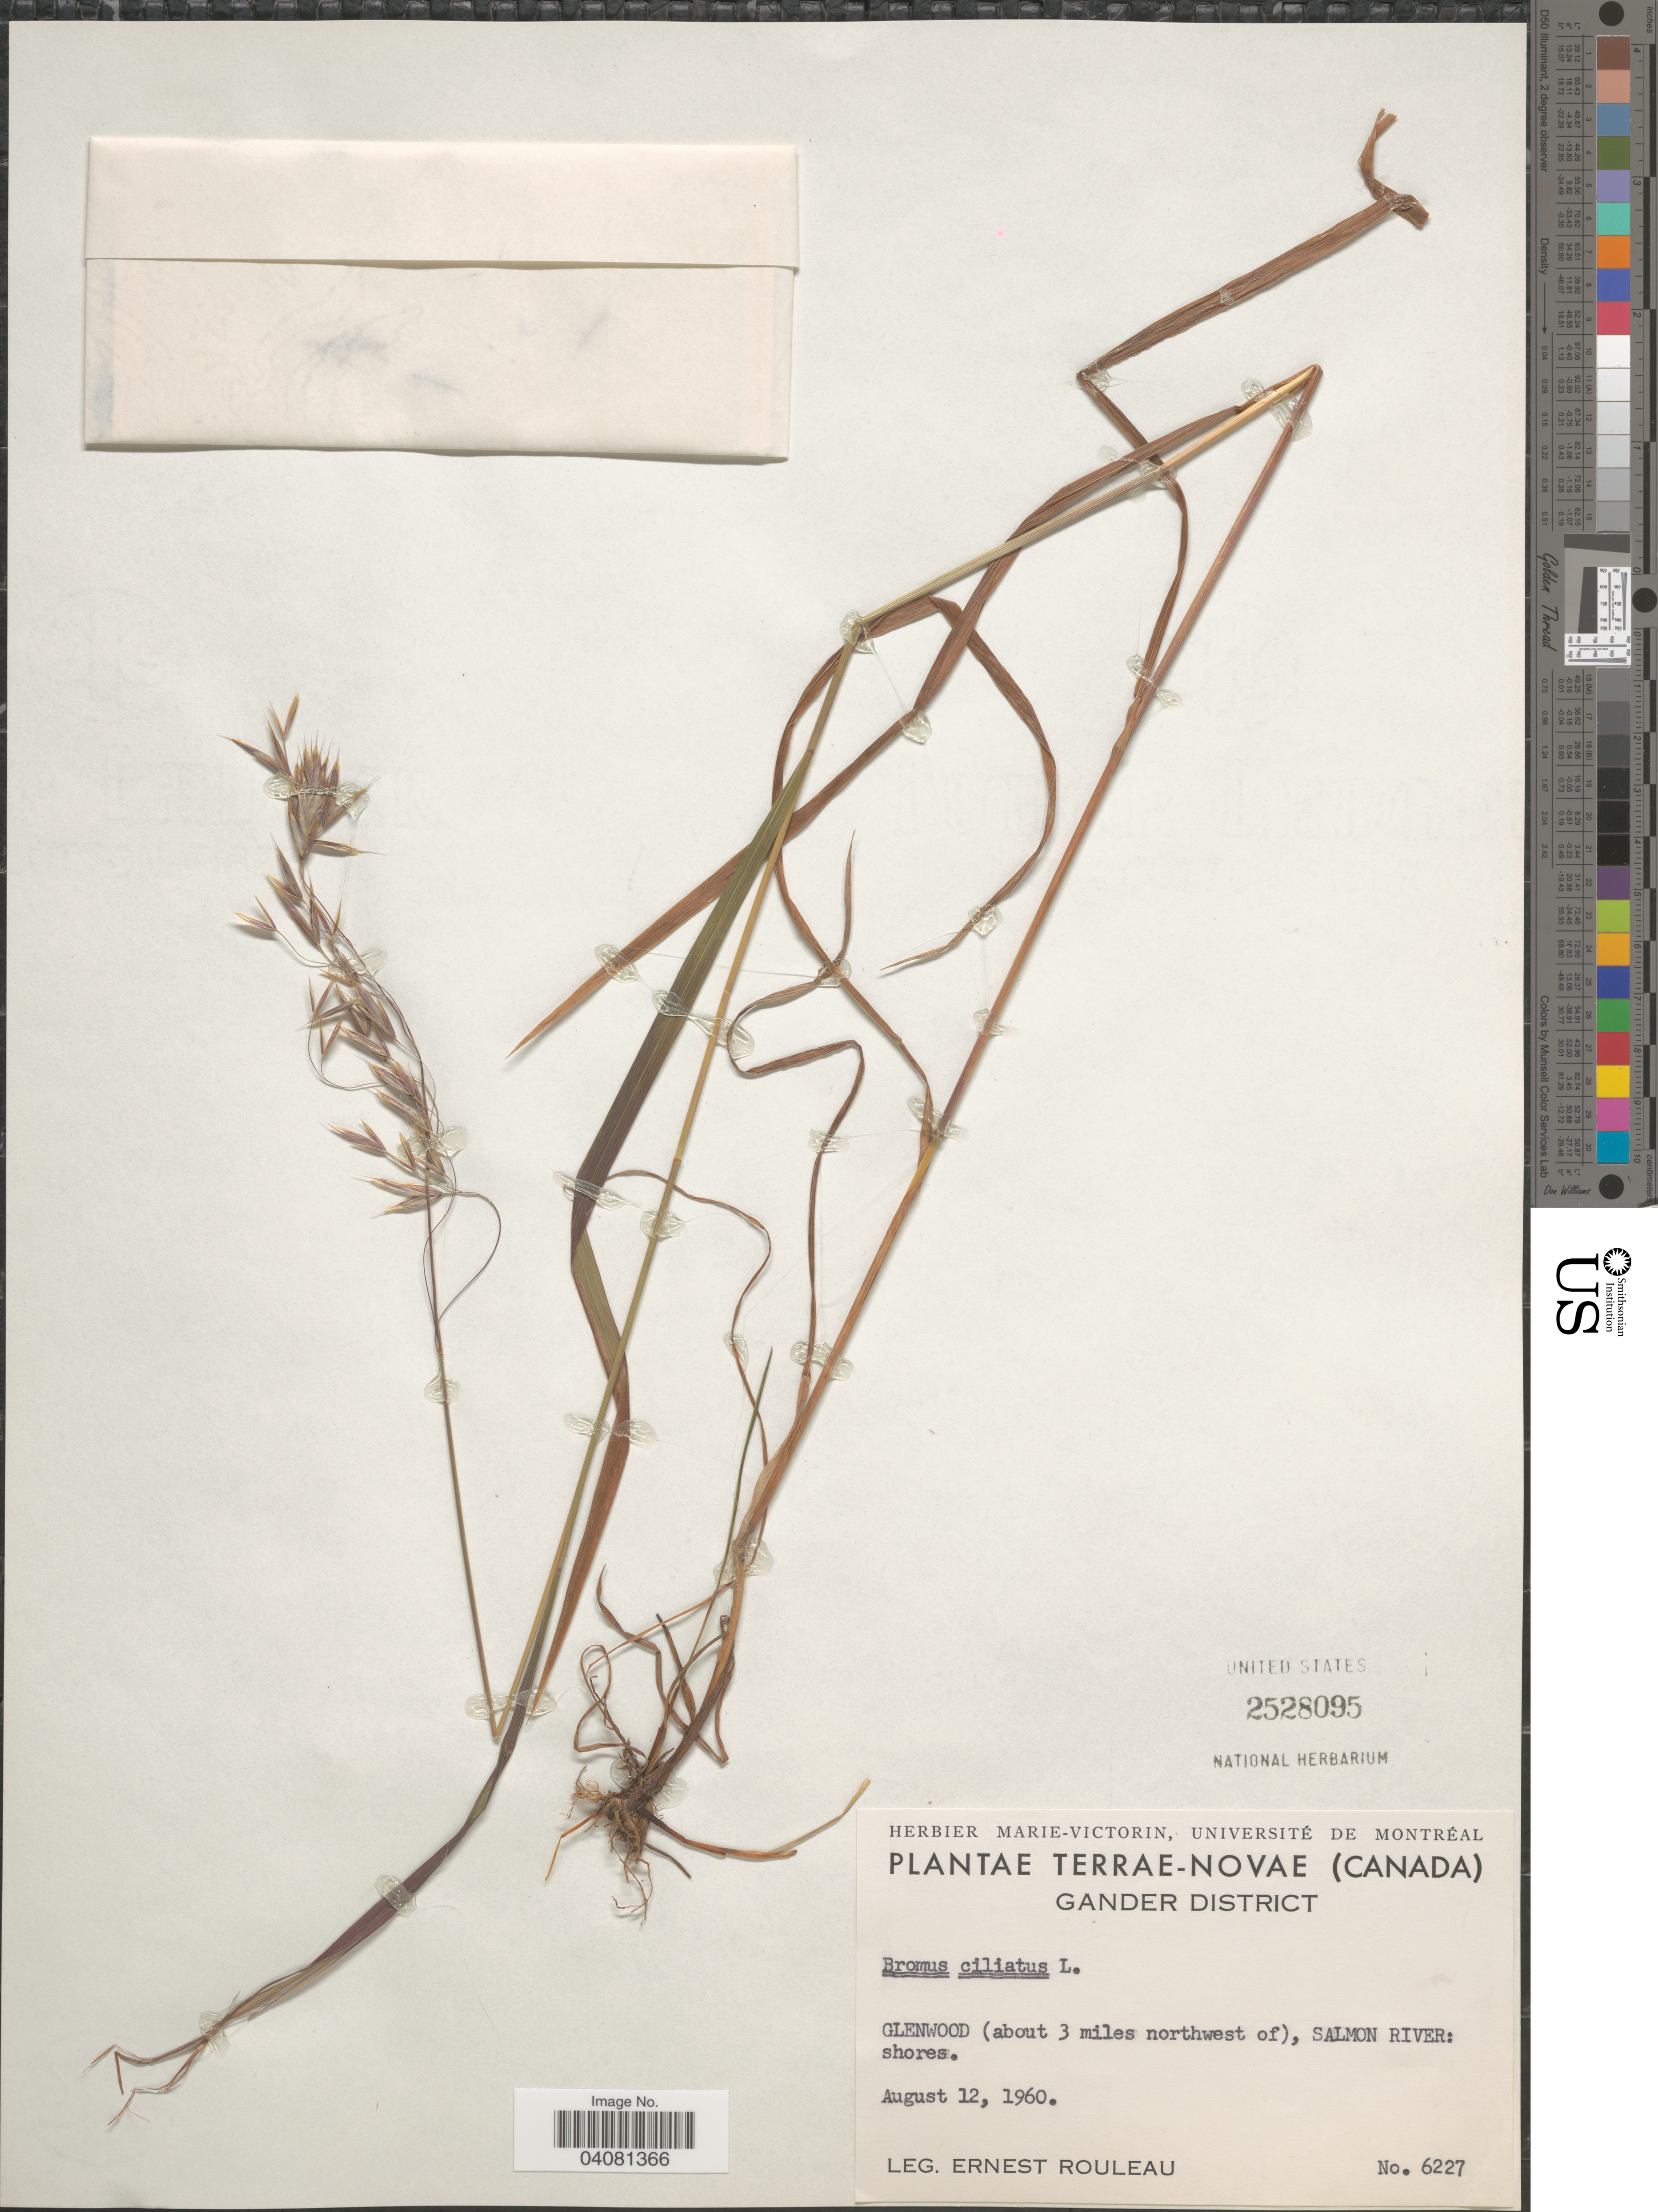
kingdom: Plantae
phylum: Tracheophyta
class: Liliopsida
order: Poales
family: Poaceae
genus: Bromus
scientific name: Bromus ciliatus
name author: L.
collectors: J. Rouleau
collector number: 6227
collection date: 1960-08-12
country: Canada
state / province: Newfoundland and Labrador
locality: Terrae-Novae. Gander District. Glenwood (about 3 miles northwest of), Salmon River: shores.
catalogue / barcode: US 2528095